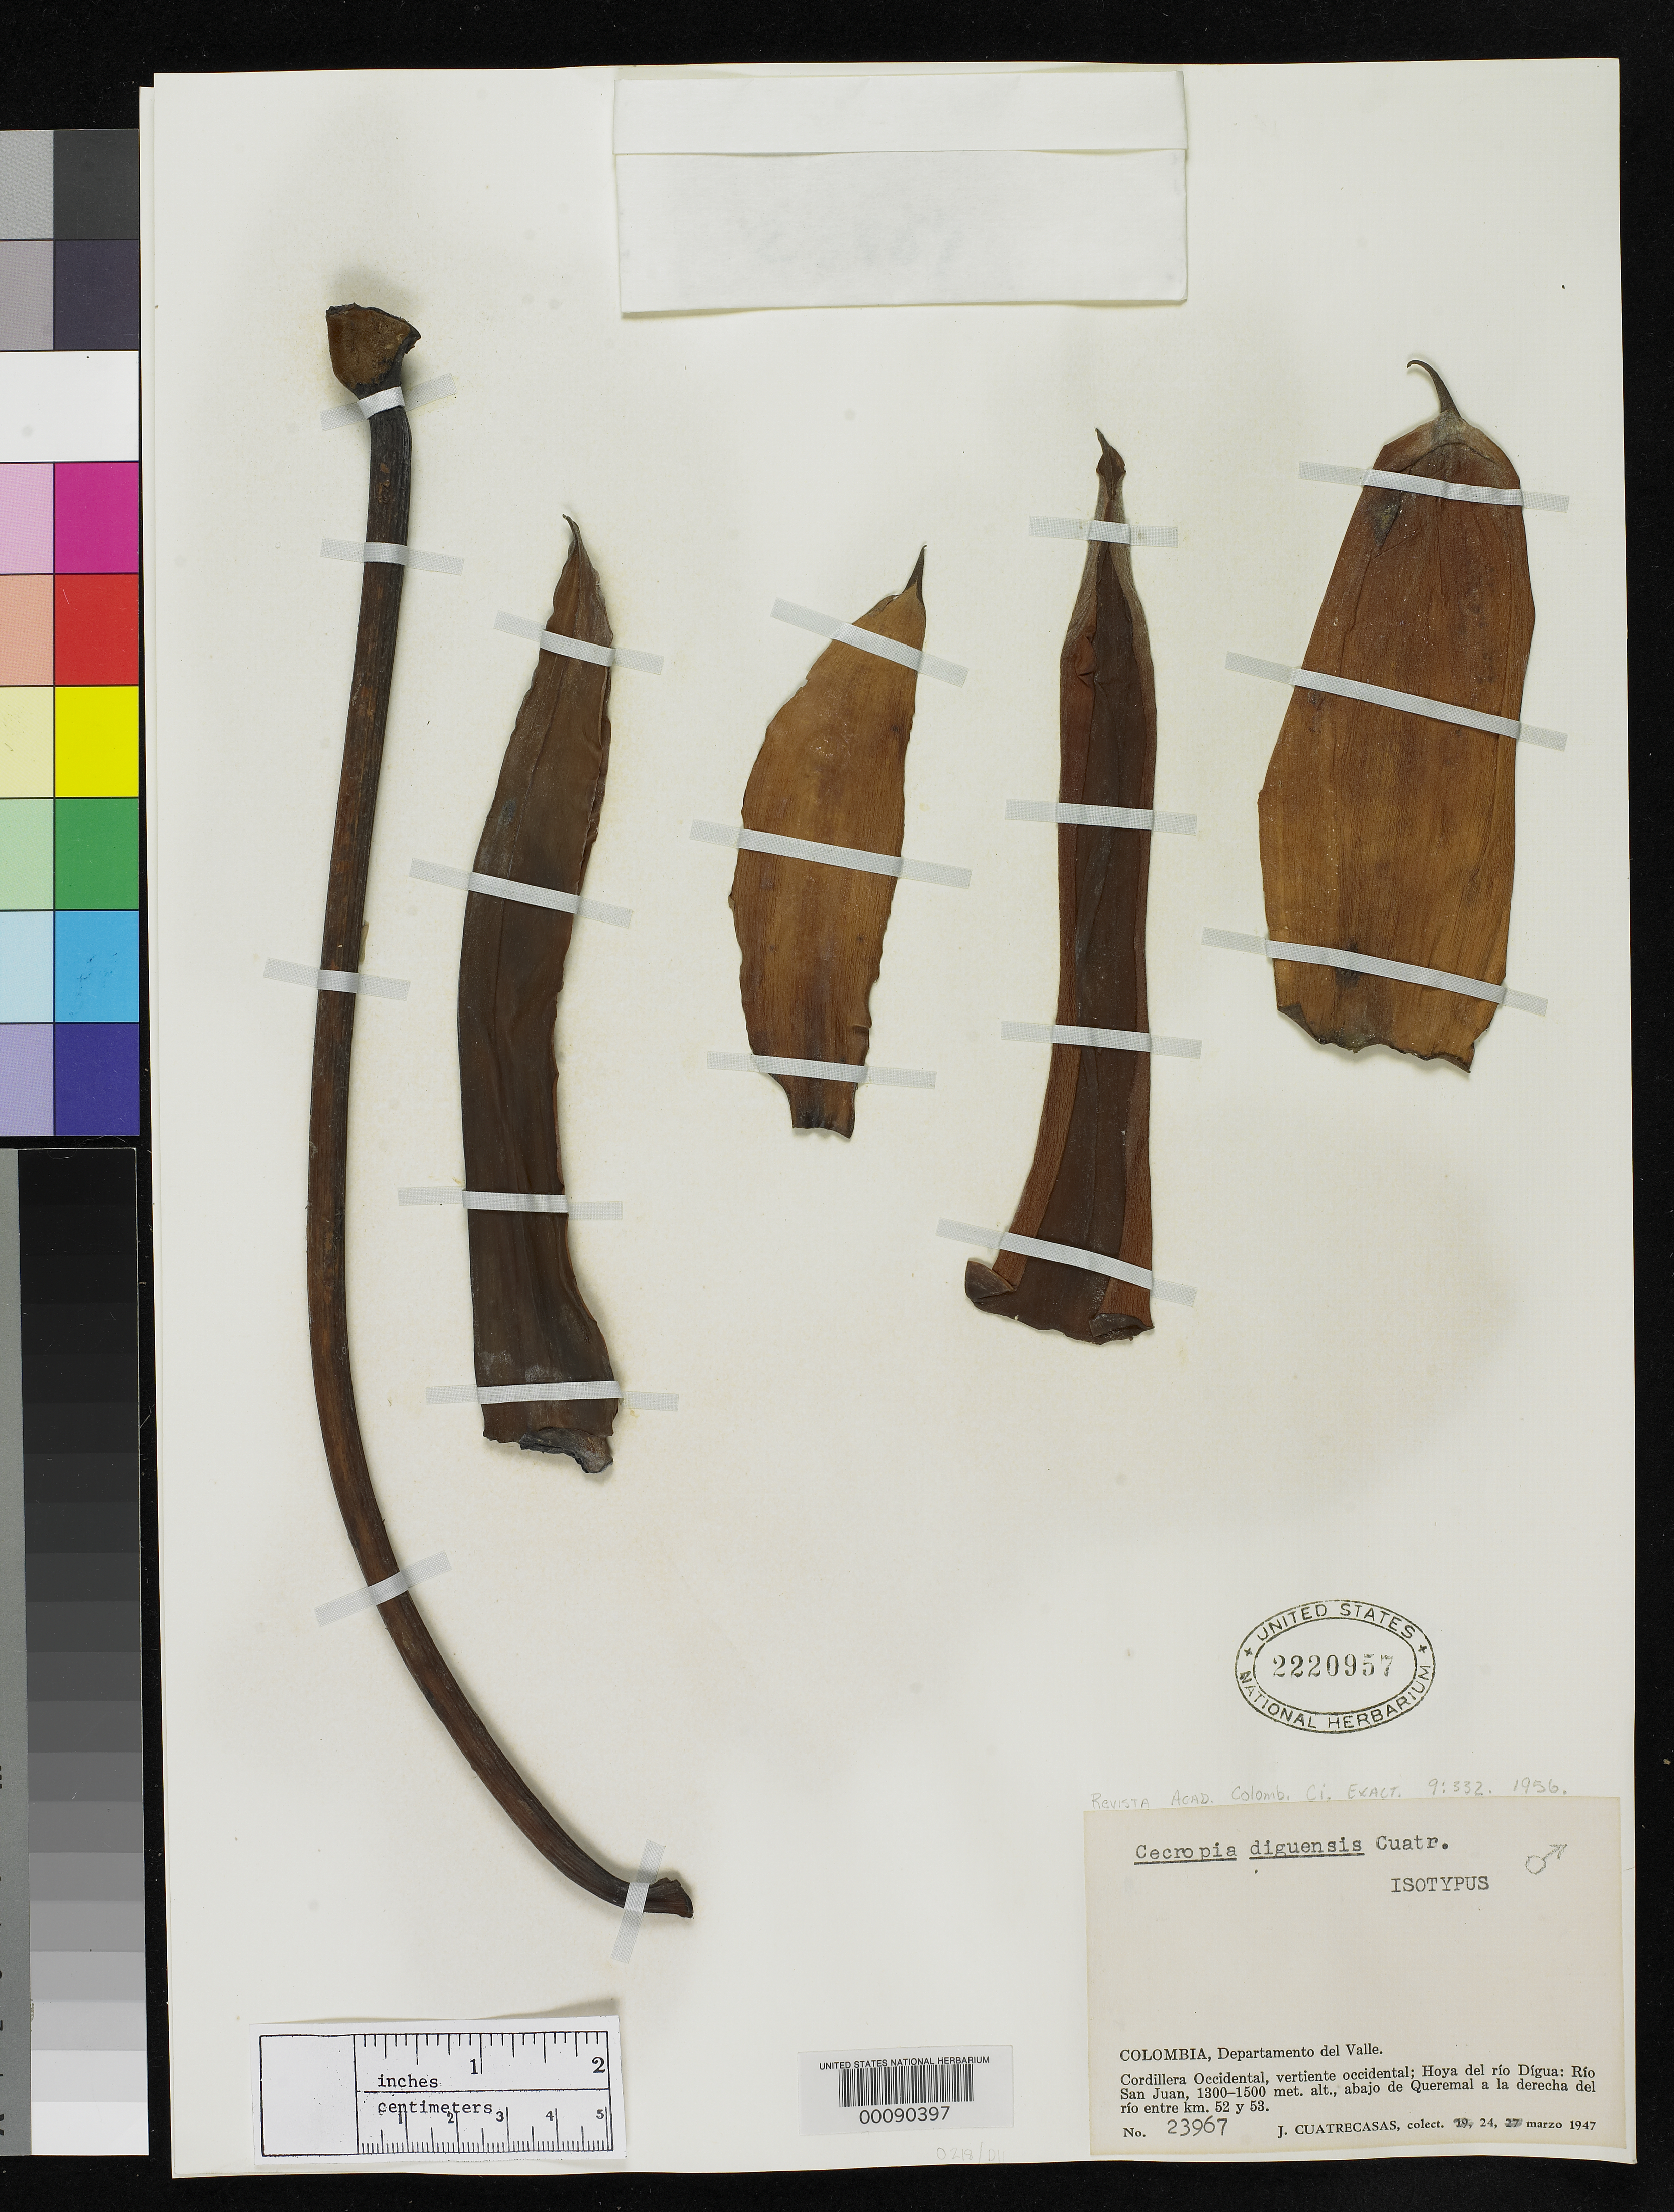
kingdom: Plantae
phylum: Tracheophyta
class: Magnoliopsida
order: Rosales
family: Urticaceae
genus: Cecropia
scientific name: Cecropia diguensis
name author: Cuatrec.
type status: Isotype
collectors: J. Cuatrecasas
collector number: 23967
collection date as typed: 24 Mar 1947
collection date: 1947-03-24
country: Colombia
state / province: Valle del Cauca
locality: Cordillera Occidental, W slopes, Hoya de Rio Digua, Rio San Juan, below Queremal, along the right side of the River, between km 52 and 53.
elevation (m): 1300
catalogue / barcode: US 2220957